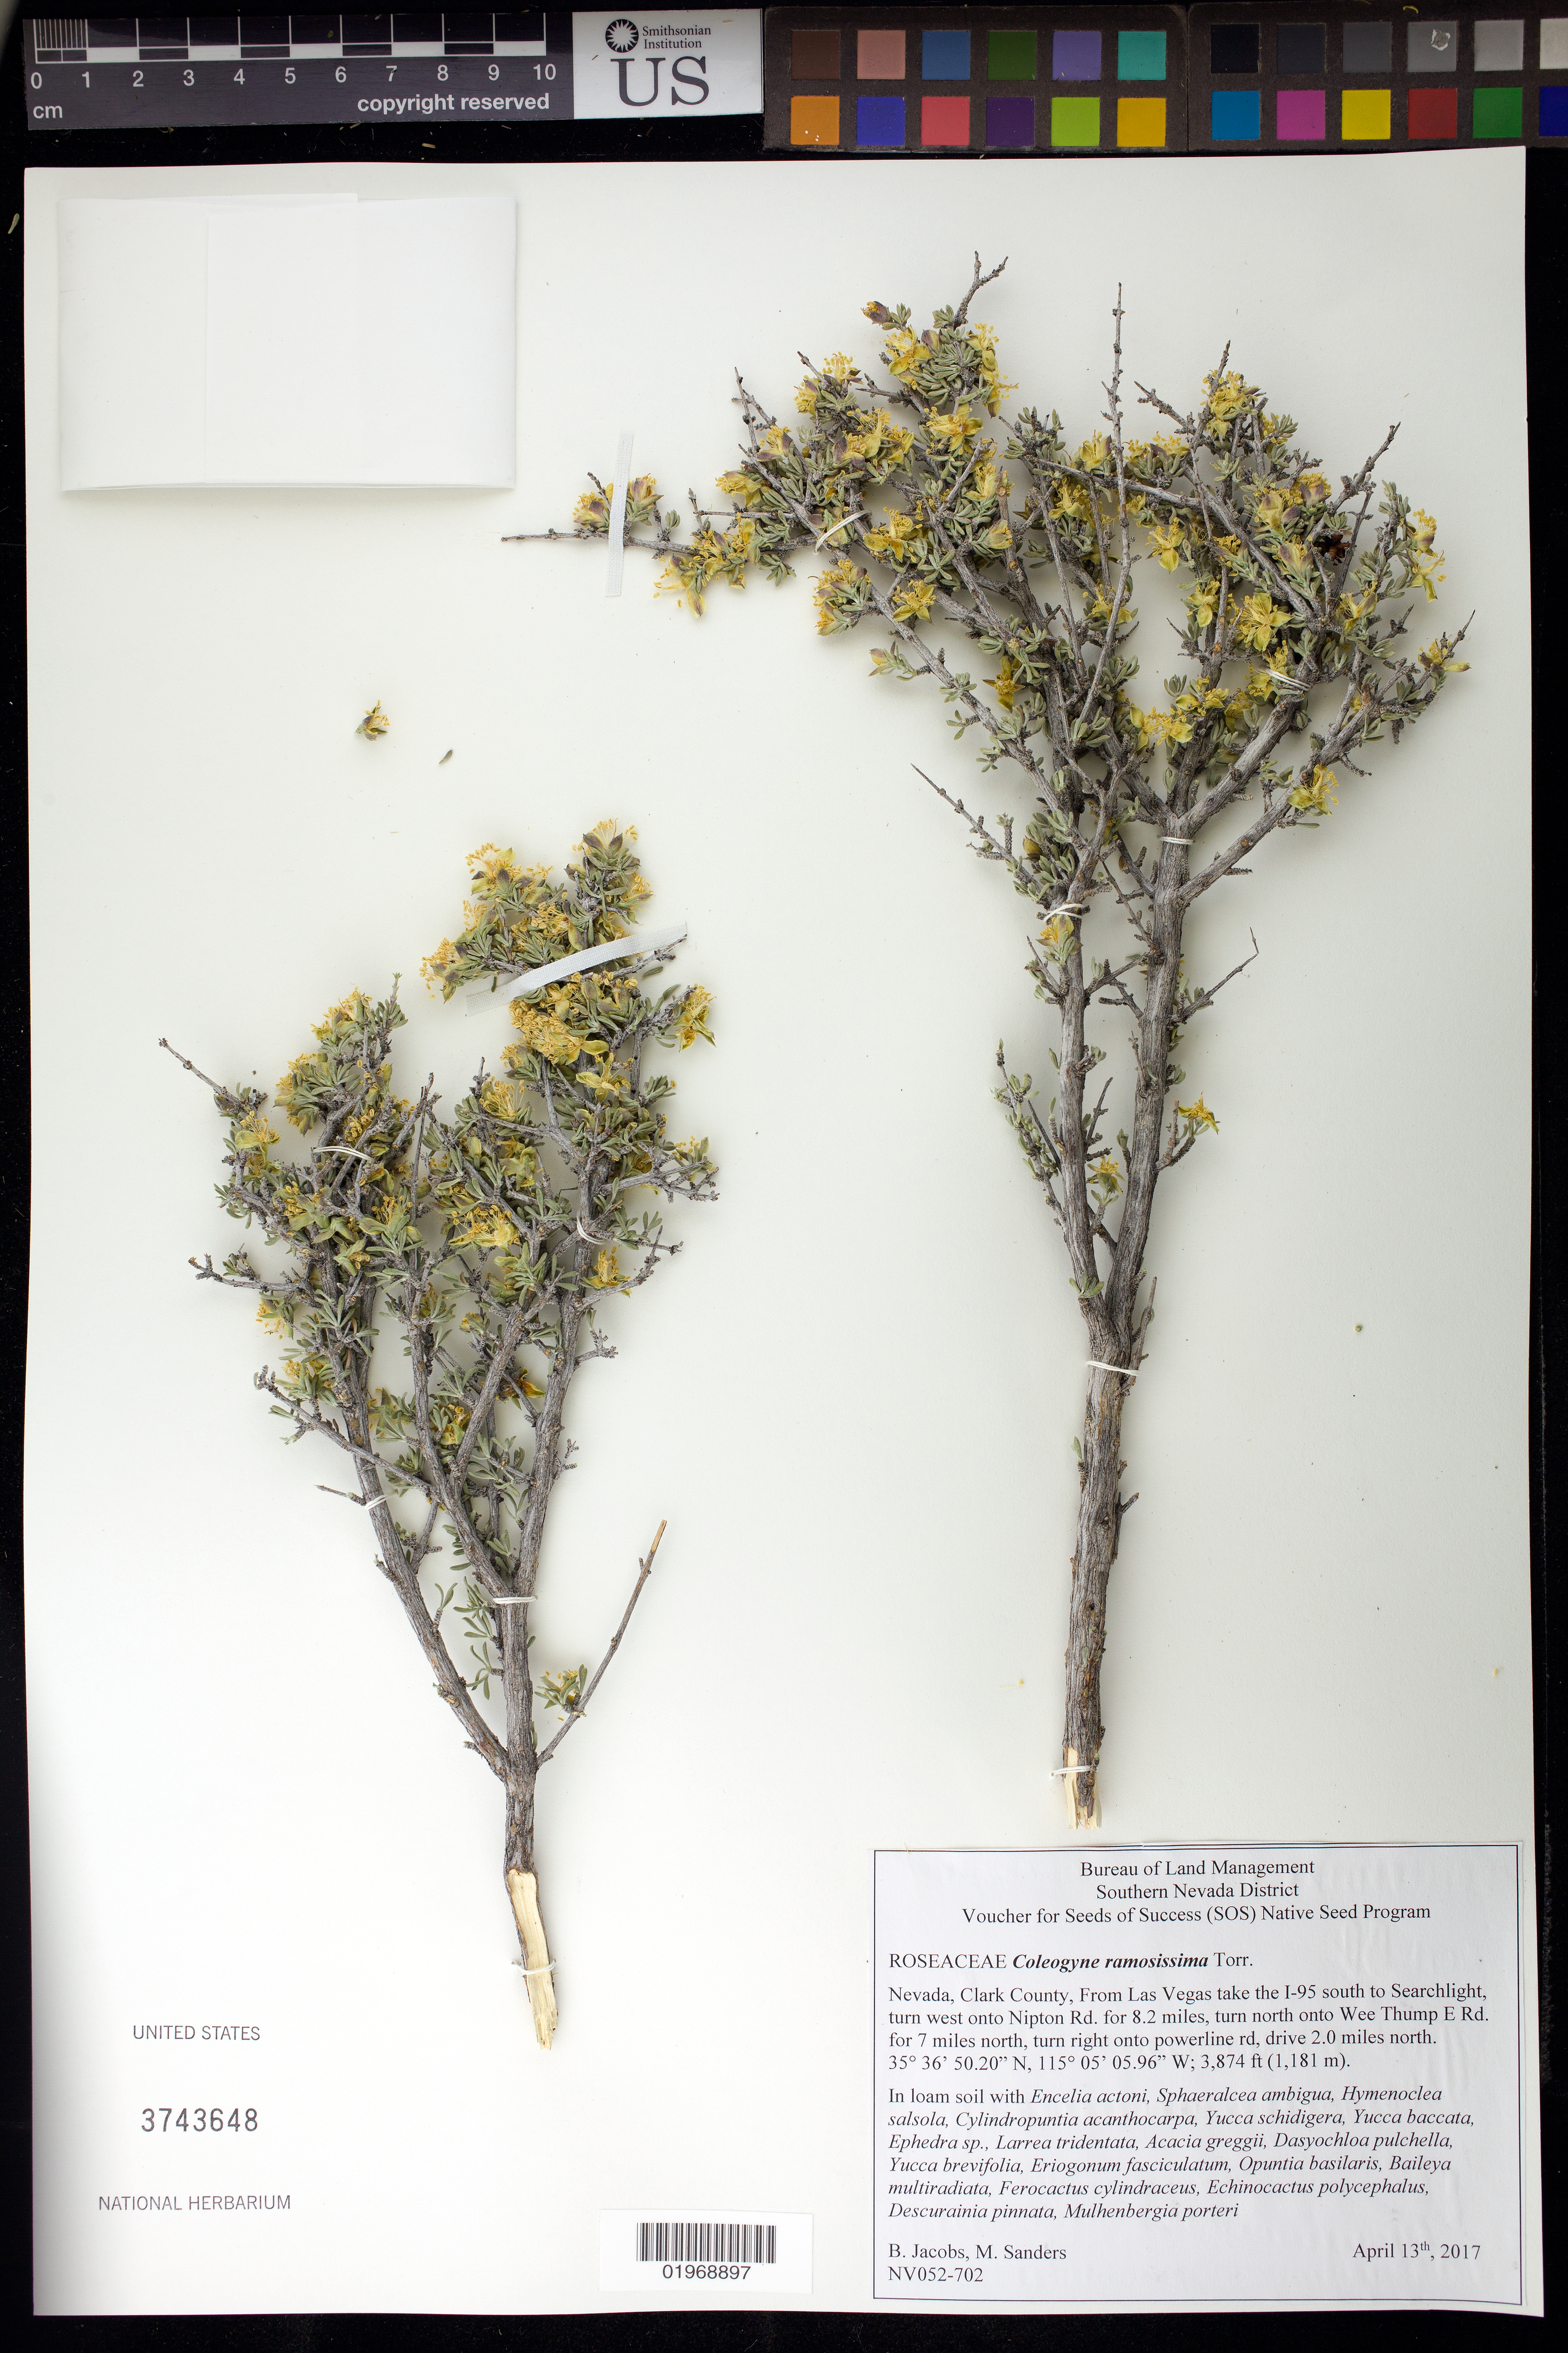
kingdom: Plantae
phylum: Tracheophyta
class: Magnoliopsida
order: Rosales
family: Rosaceae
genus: Coleogyne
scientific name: Coleogyne ramosissima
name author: Torr.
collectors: B. Jacobs & M. Sanders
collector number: NV052-702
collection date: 2017-04-13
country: United States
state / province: Nevada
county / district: Clark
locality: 8.2 mi. on Nipton Rd., turn N onto Wee Thump E Rd. for 7 mi.N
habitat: In loam soil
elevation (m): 1181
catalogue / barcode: US 3743648